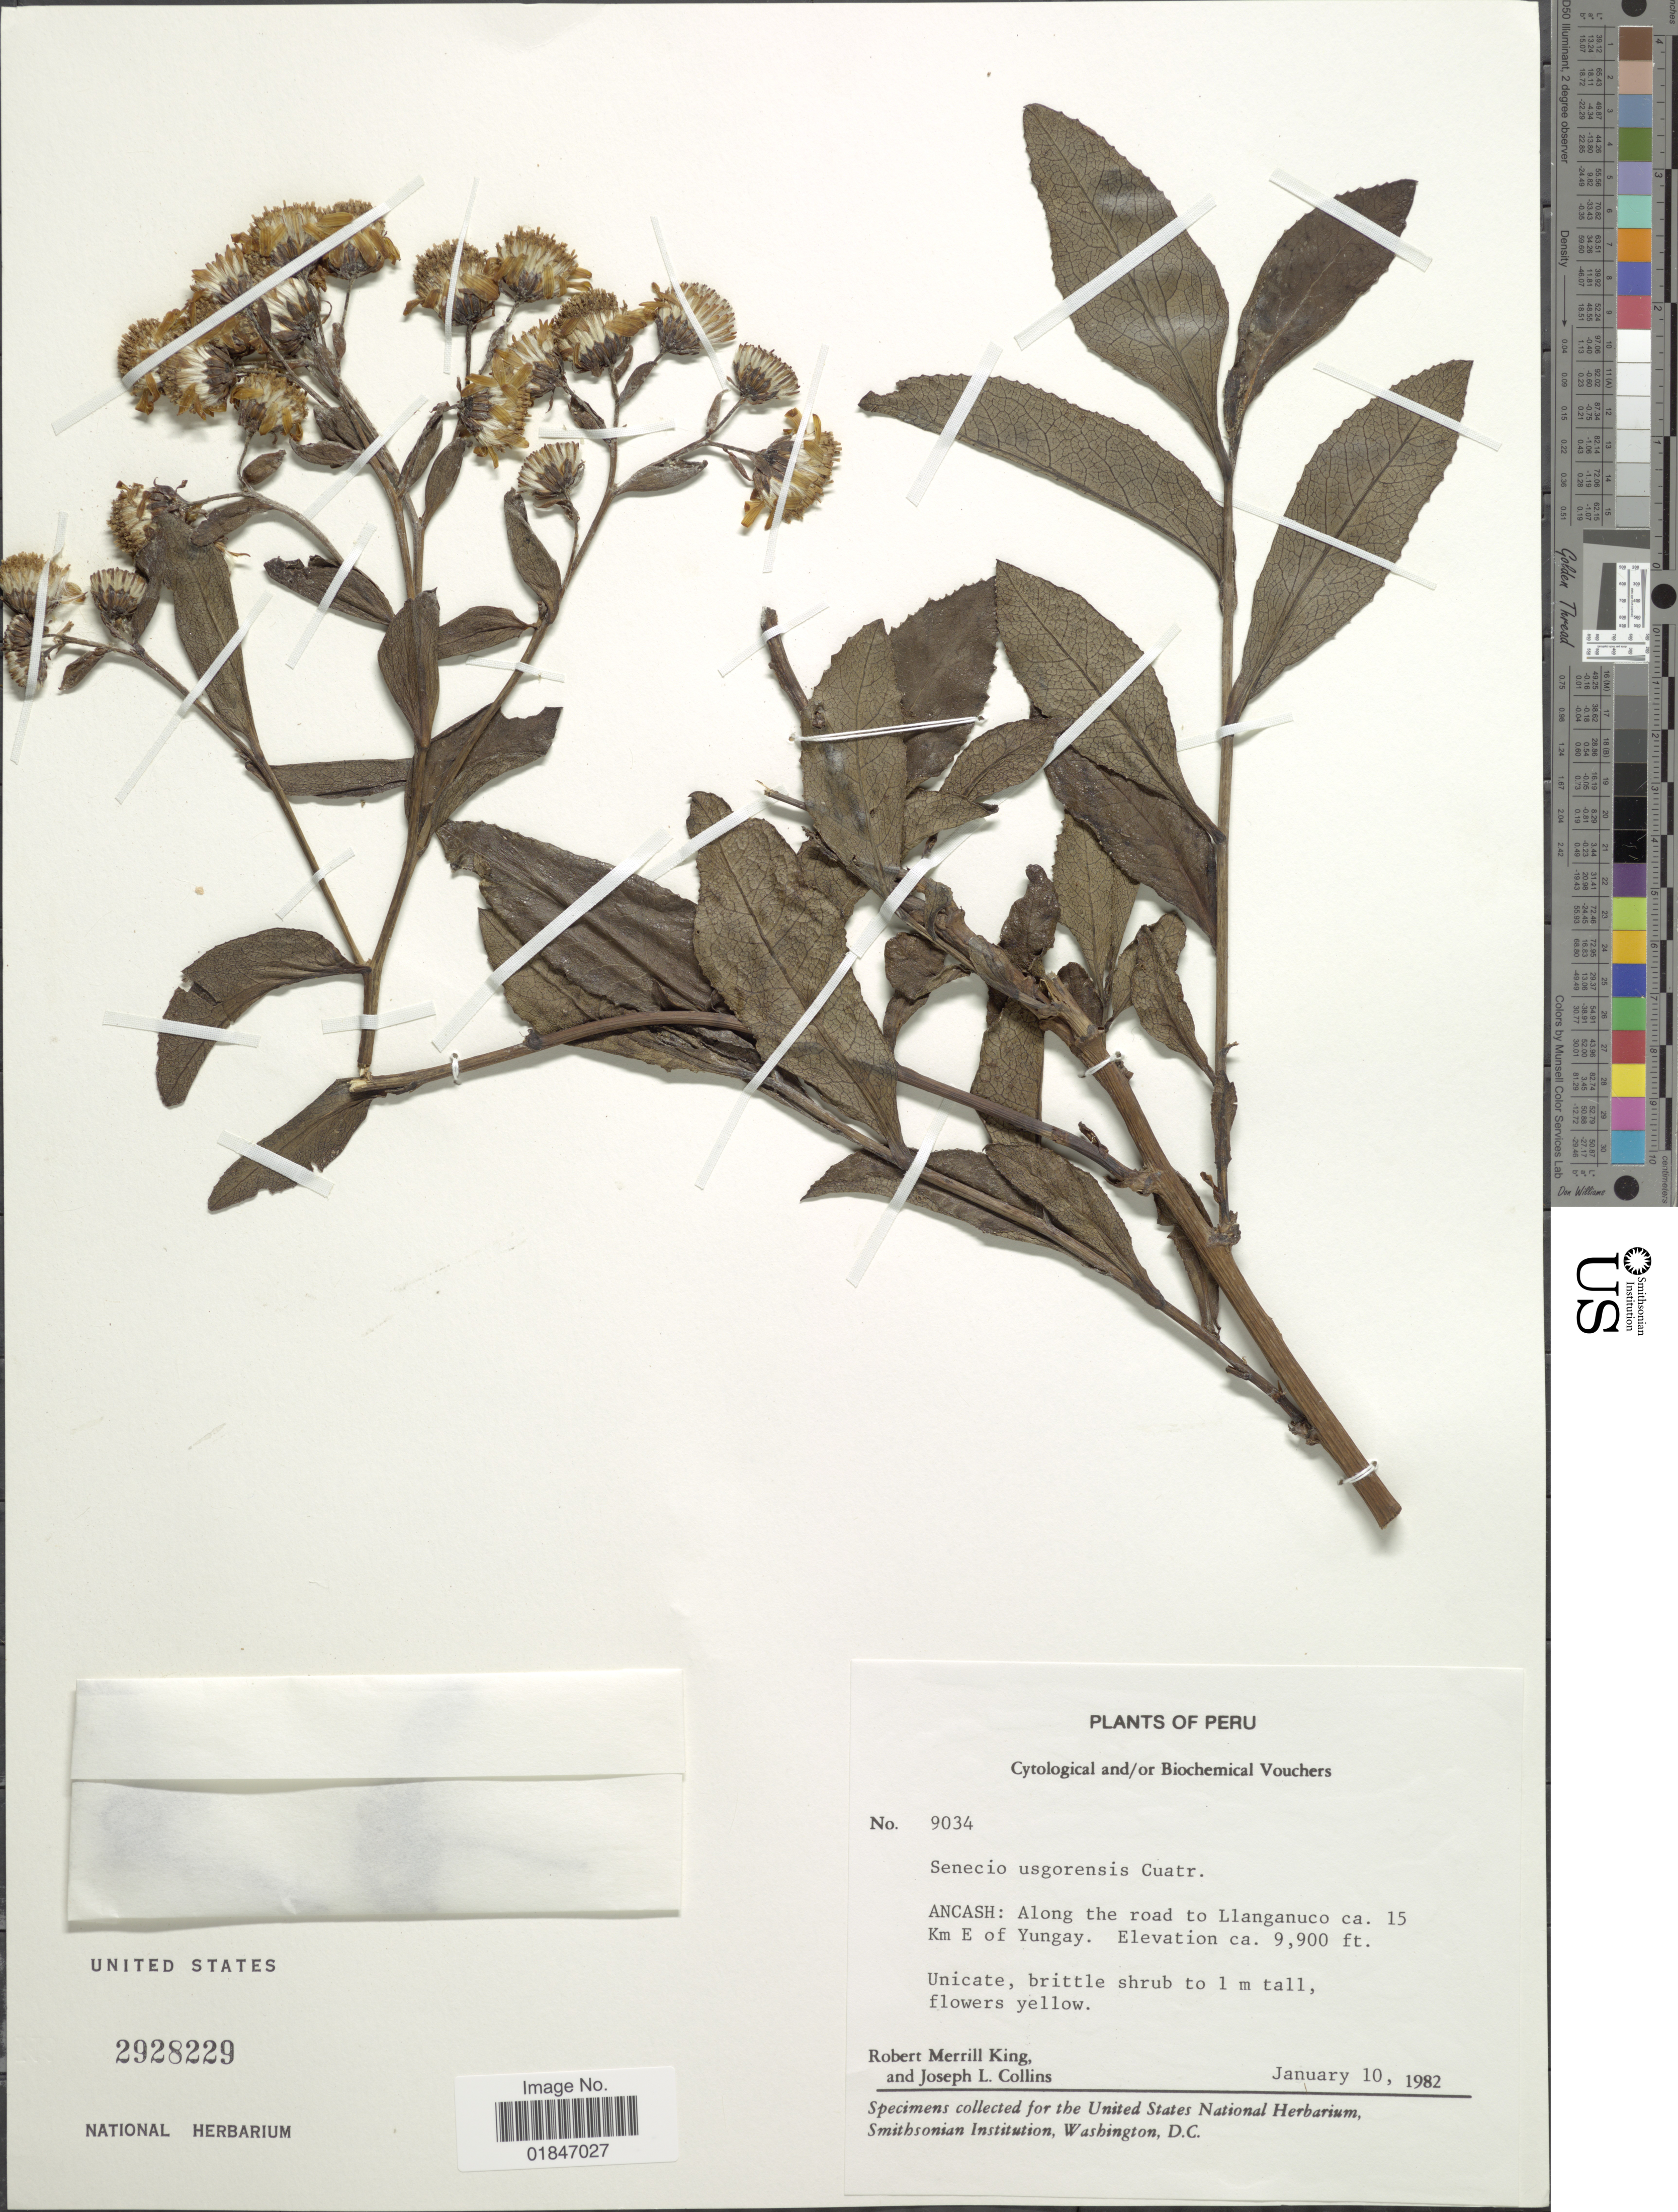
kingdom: Plantae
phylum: Tracheophyta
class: Magnoliopsida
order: Asterales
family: Asteraceae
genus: Dendrophorbium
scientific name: Dendrophorbium usgorense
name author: (Cuatrec.) C. Jeffrey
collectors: R. M. King & J. L. Collins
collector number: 9034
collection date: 1982-01-10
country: Peru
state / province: Ancash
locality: Ancash: Along the road to Llanganuco ca. 15 Km E of Yungay.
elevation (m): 3018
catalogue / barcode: US 2928229